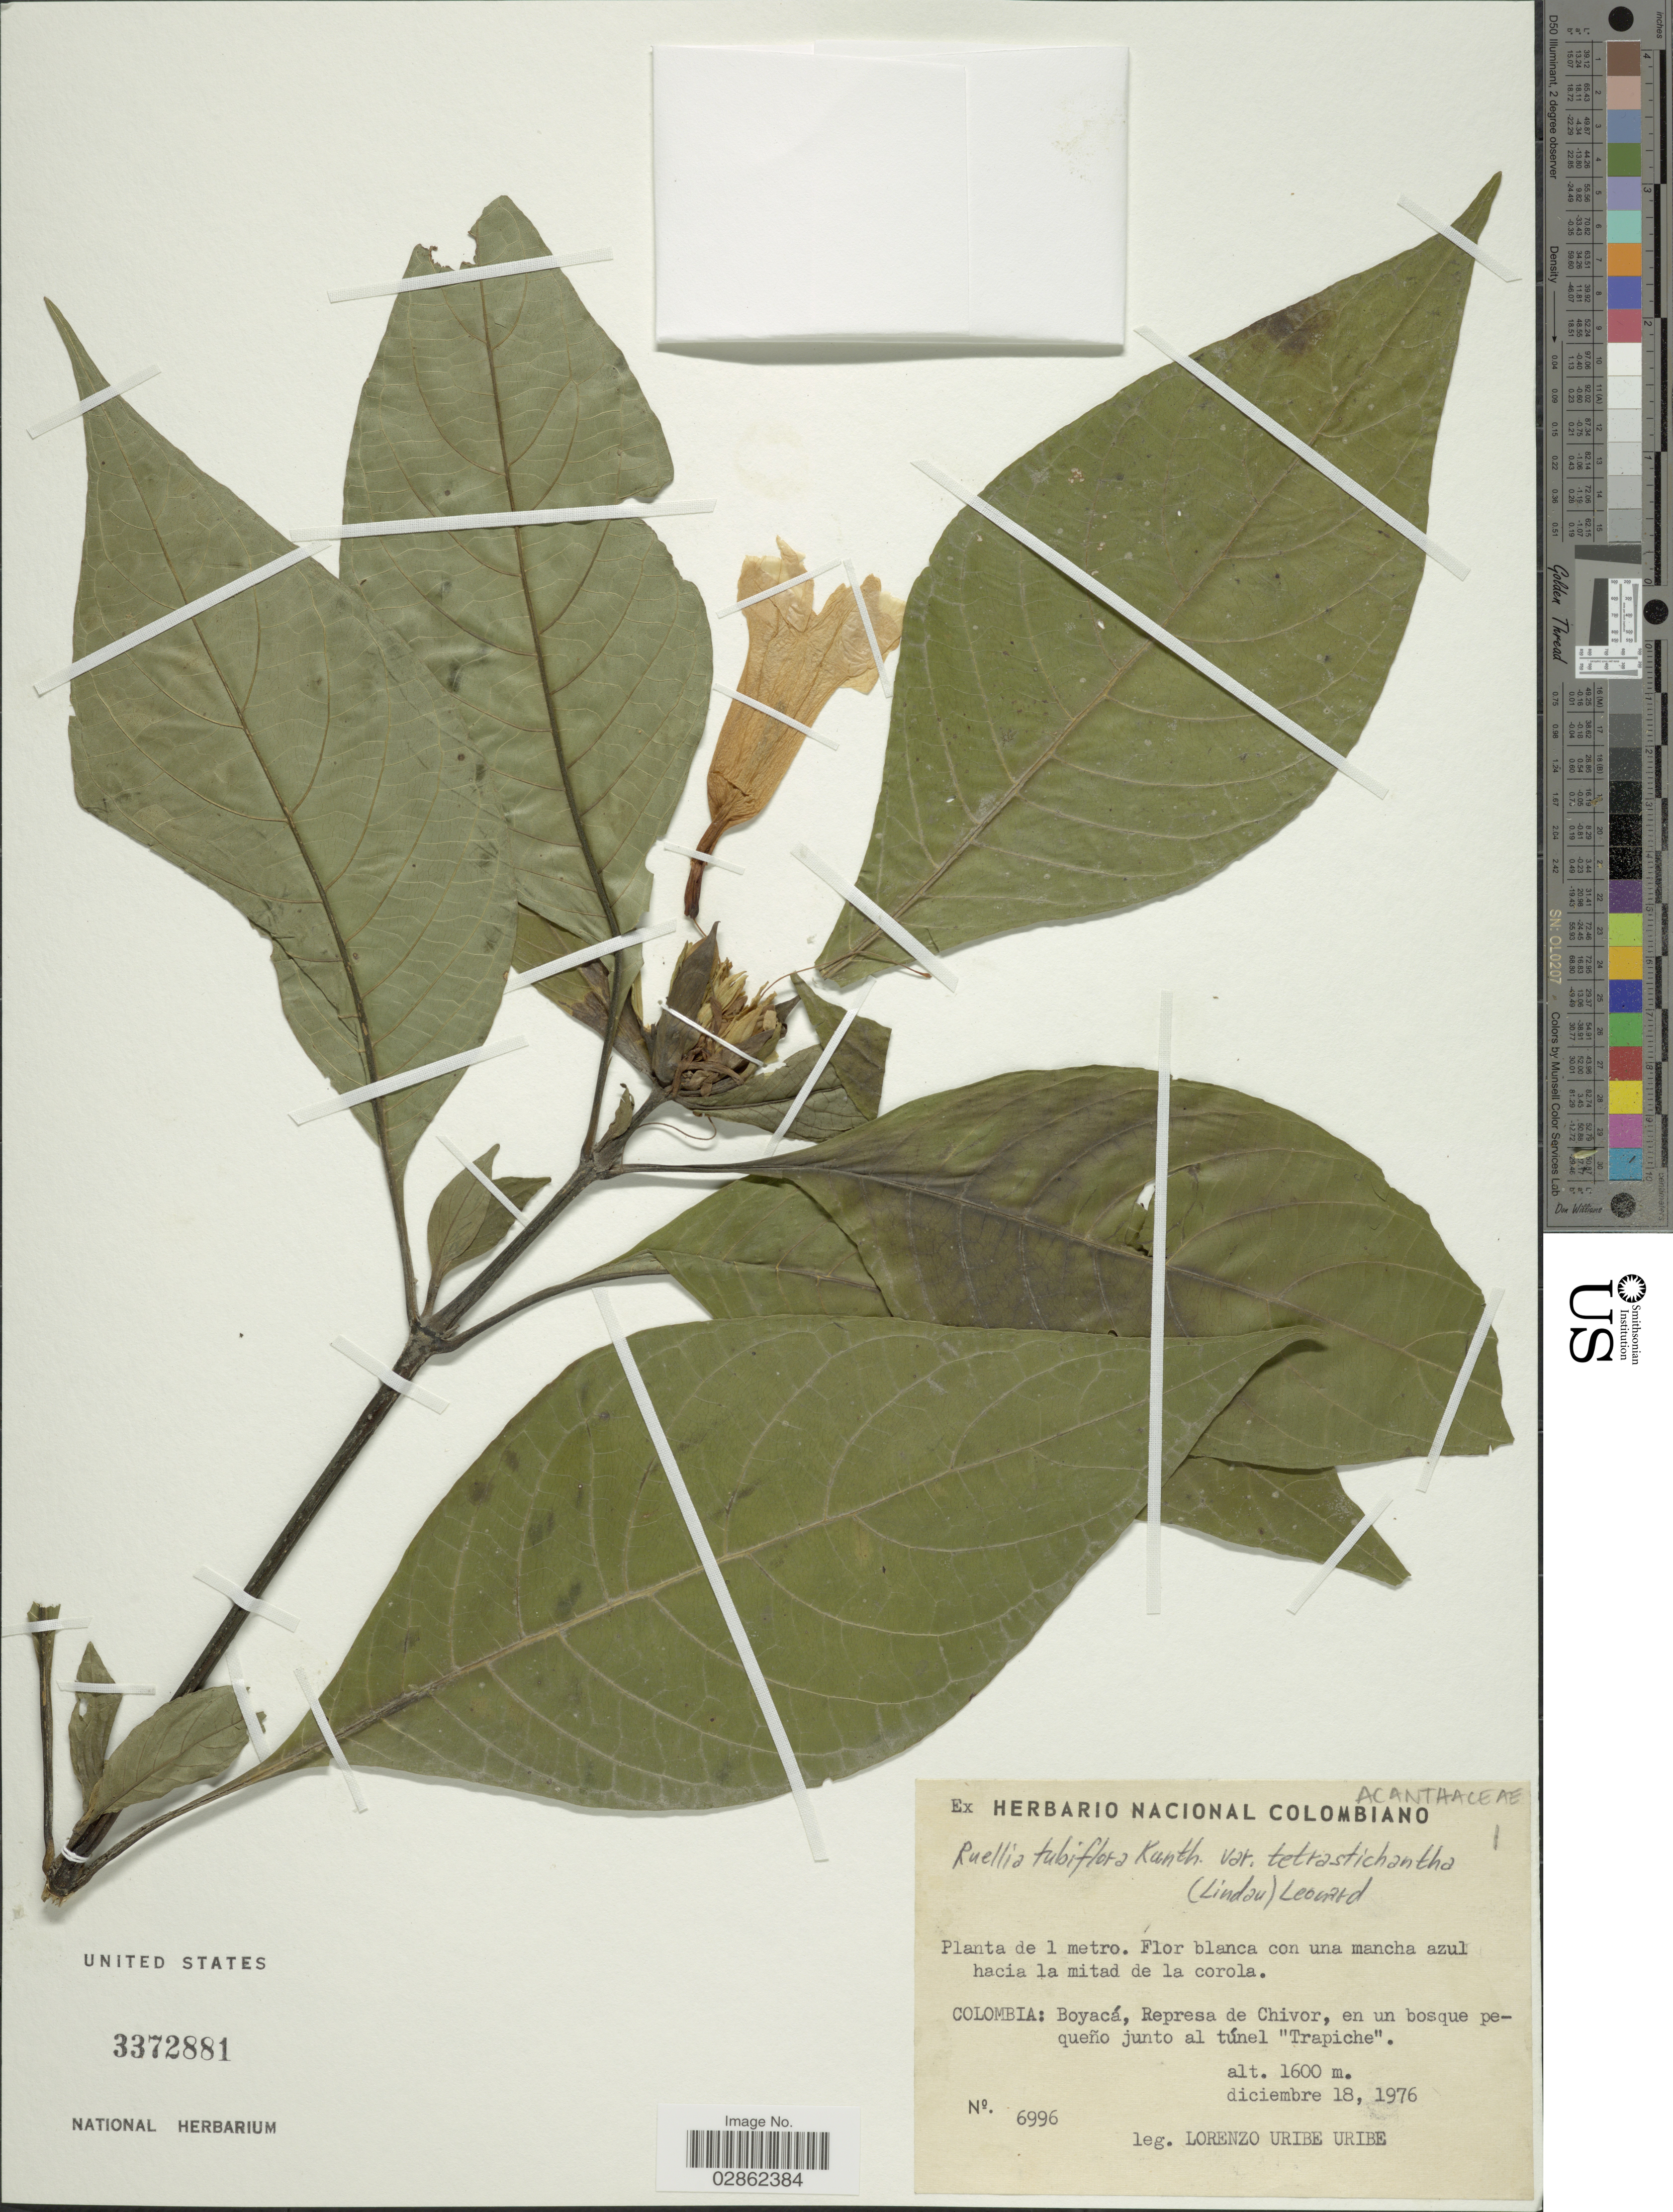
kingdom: Plantae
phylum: Tracheophyta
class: Magnoliopsida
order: Lamiales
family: Acanthaceae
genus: Ruellia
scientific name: Ruellia tubiflora var. tetrastichantha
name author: Kunth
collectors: L. Uribe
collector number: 6996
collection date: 1976-12-18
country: Colombia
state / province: Boyacá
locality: Represa de Chivor, en un bosque pequeño junto al túnel "Trapiche".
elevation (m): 1600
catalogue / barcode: US 3372881